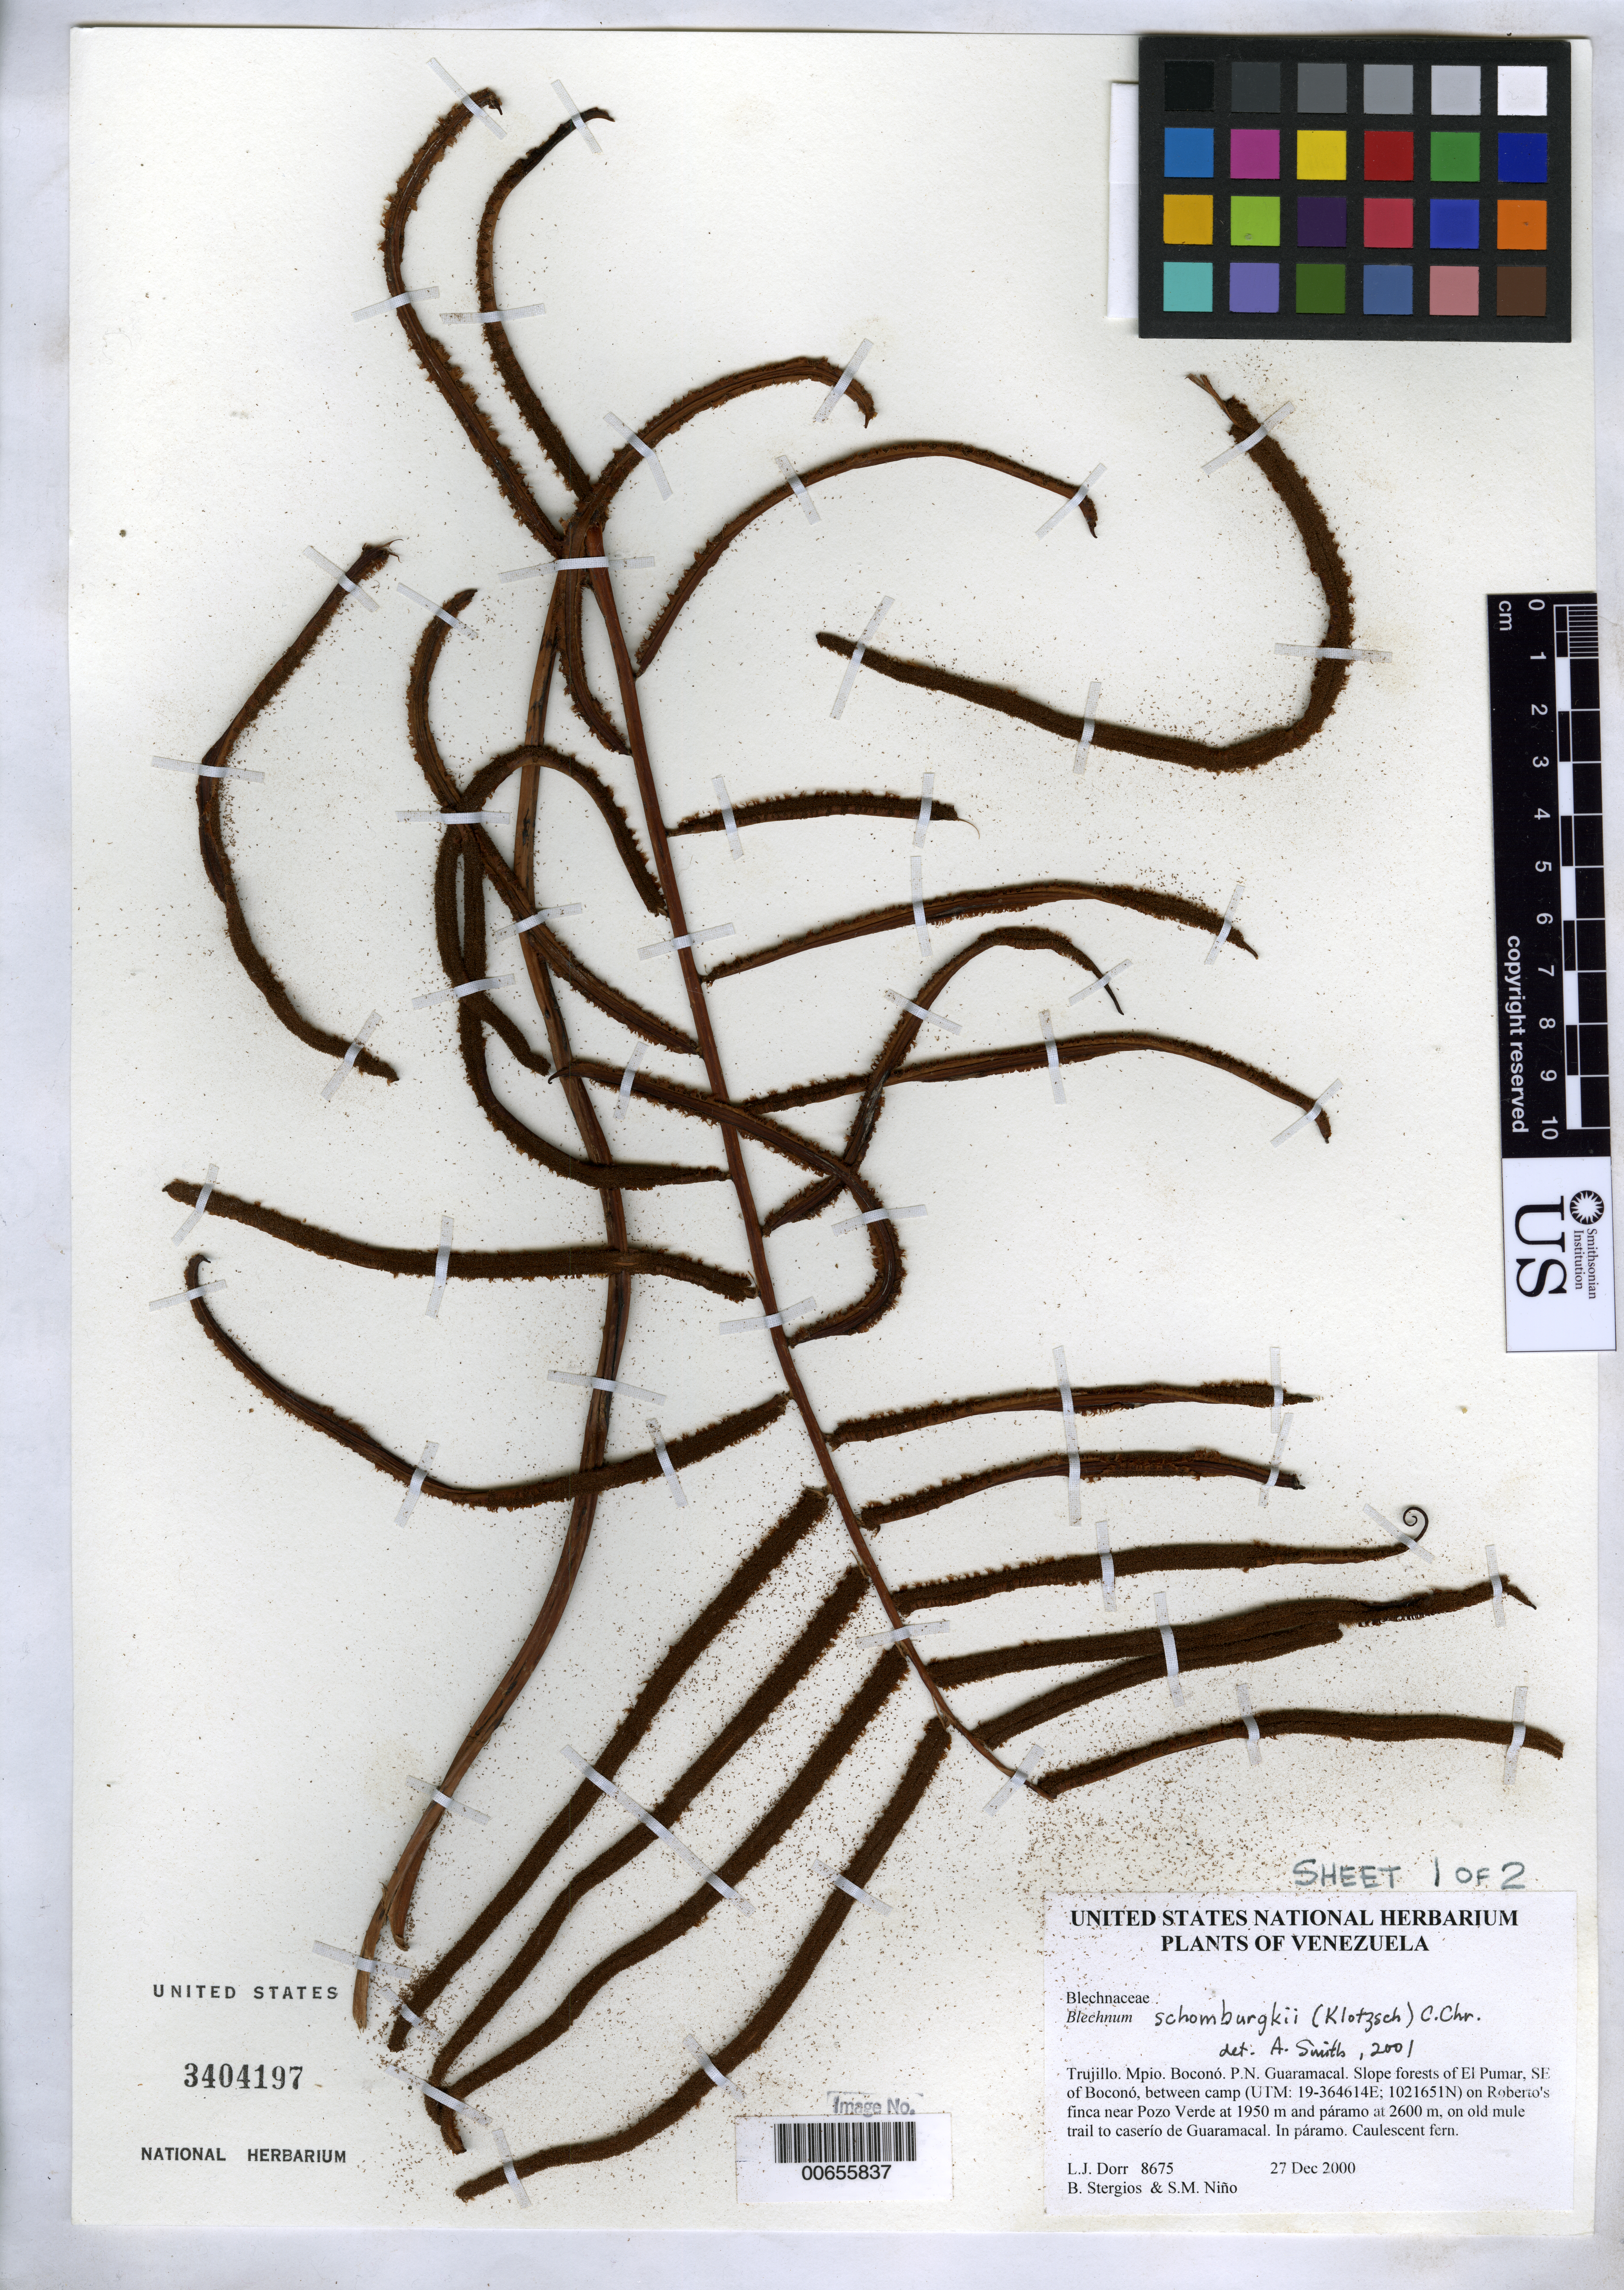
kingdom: Plantae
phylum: Tracheophyta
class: Polypodiopsida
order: Polypodiales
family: Blechnaceae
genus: Blechnum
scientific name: Blechnum schomburgkii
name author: (Klotzsch) C. Chr.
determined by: Smith, Alan R., (UC)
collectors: L. J. Dorr, B. G. Stergios & S. M. Niño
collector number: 8675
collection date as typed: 27 Dec 2000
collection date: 2000-12-27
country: Venezuela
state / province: Trujillo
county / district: Boconó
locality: Parque Nacional Guaramacal. El Pumar, SE of Boconó, between camp on Roberto's finca near Pozo Verde at 1950 m and páramo at 2600 m, on old mule trail to caserío de Guaramacal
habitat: In páramo.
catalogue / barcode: US 3404197